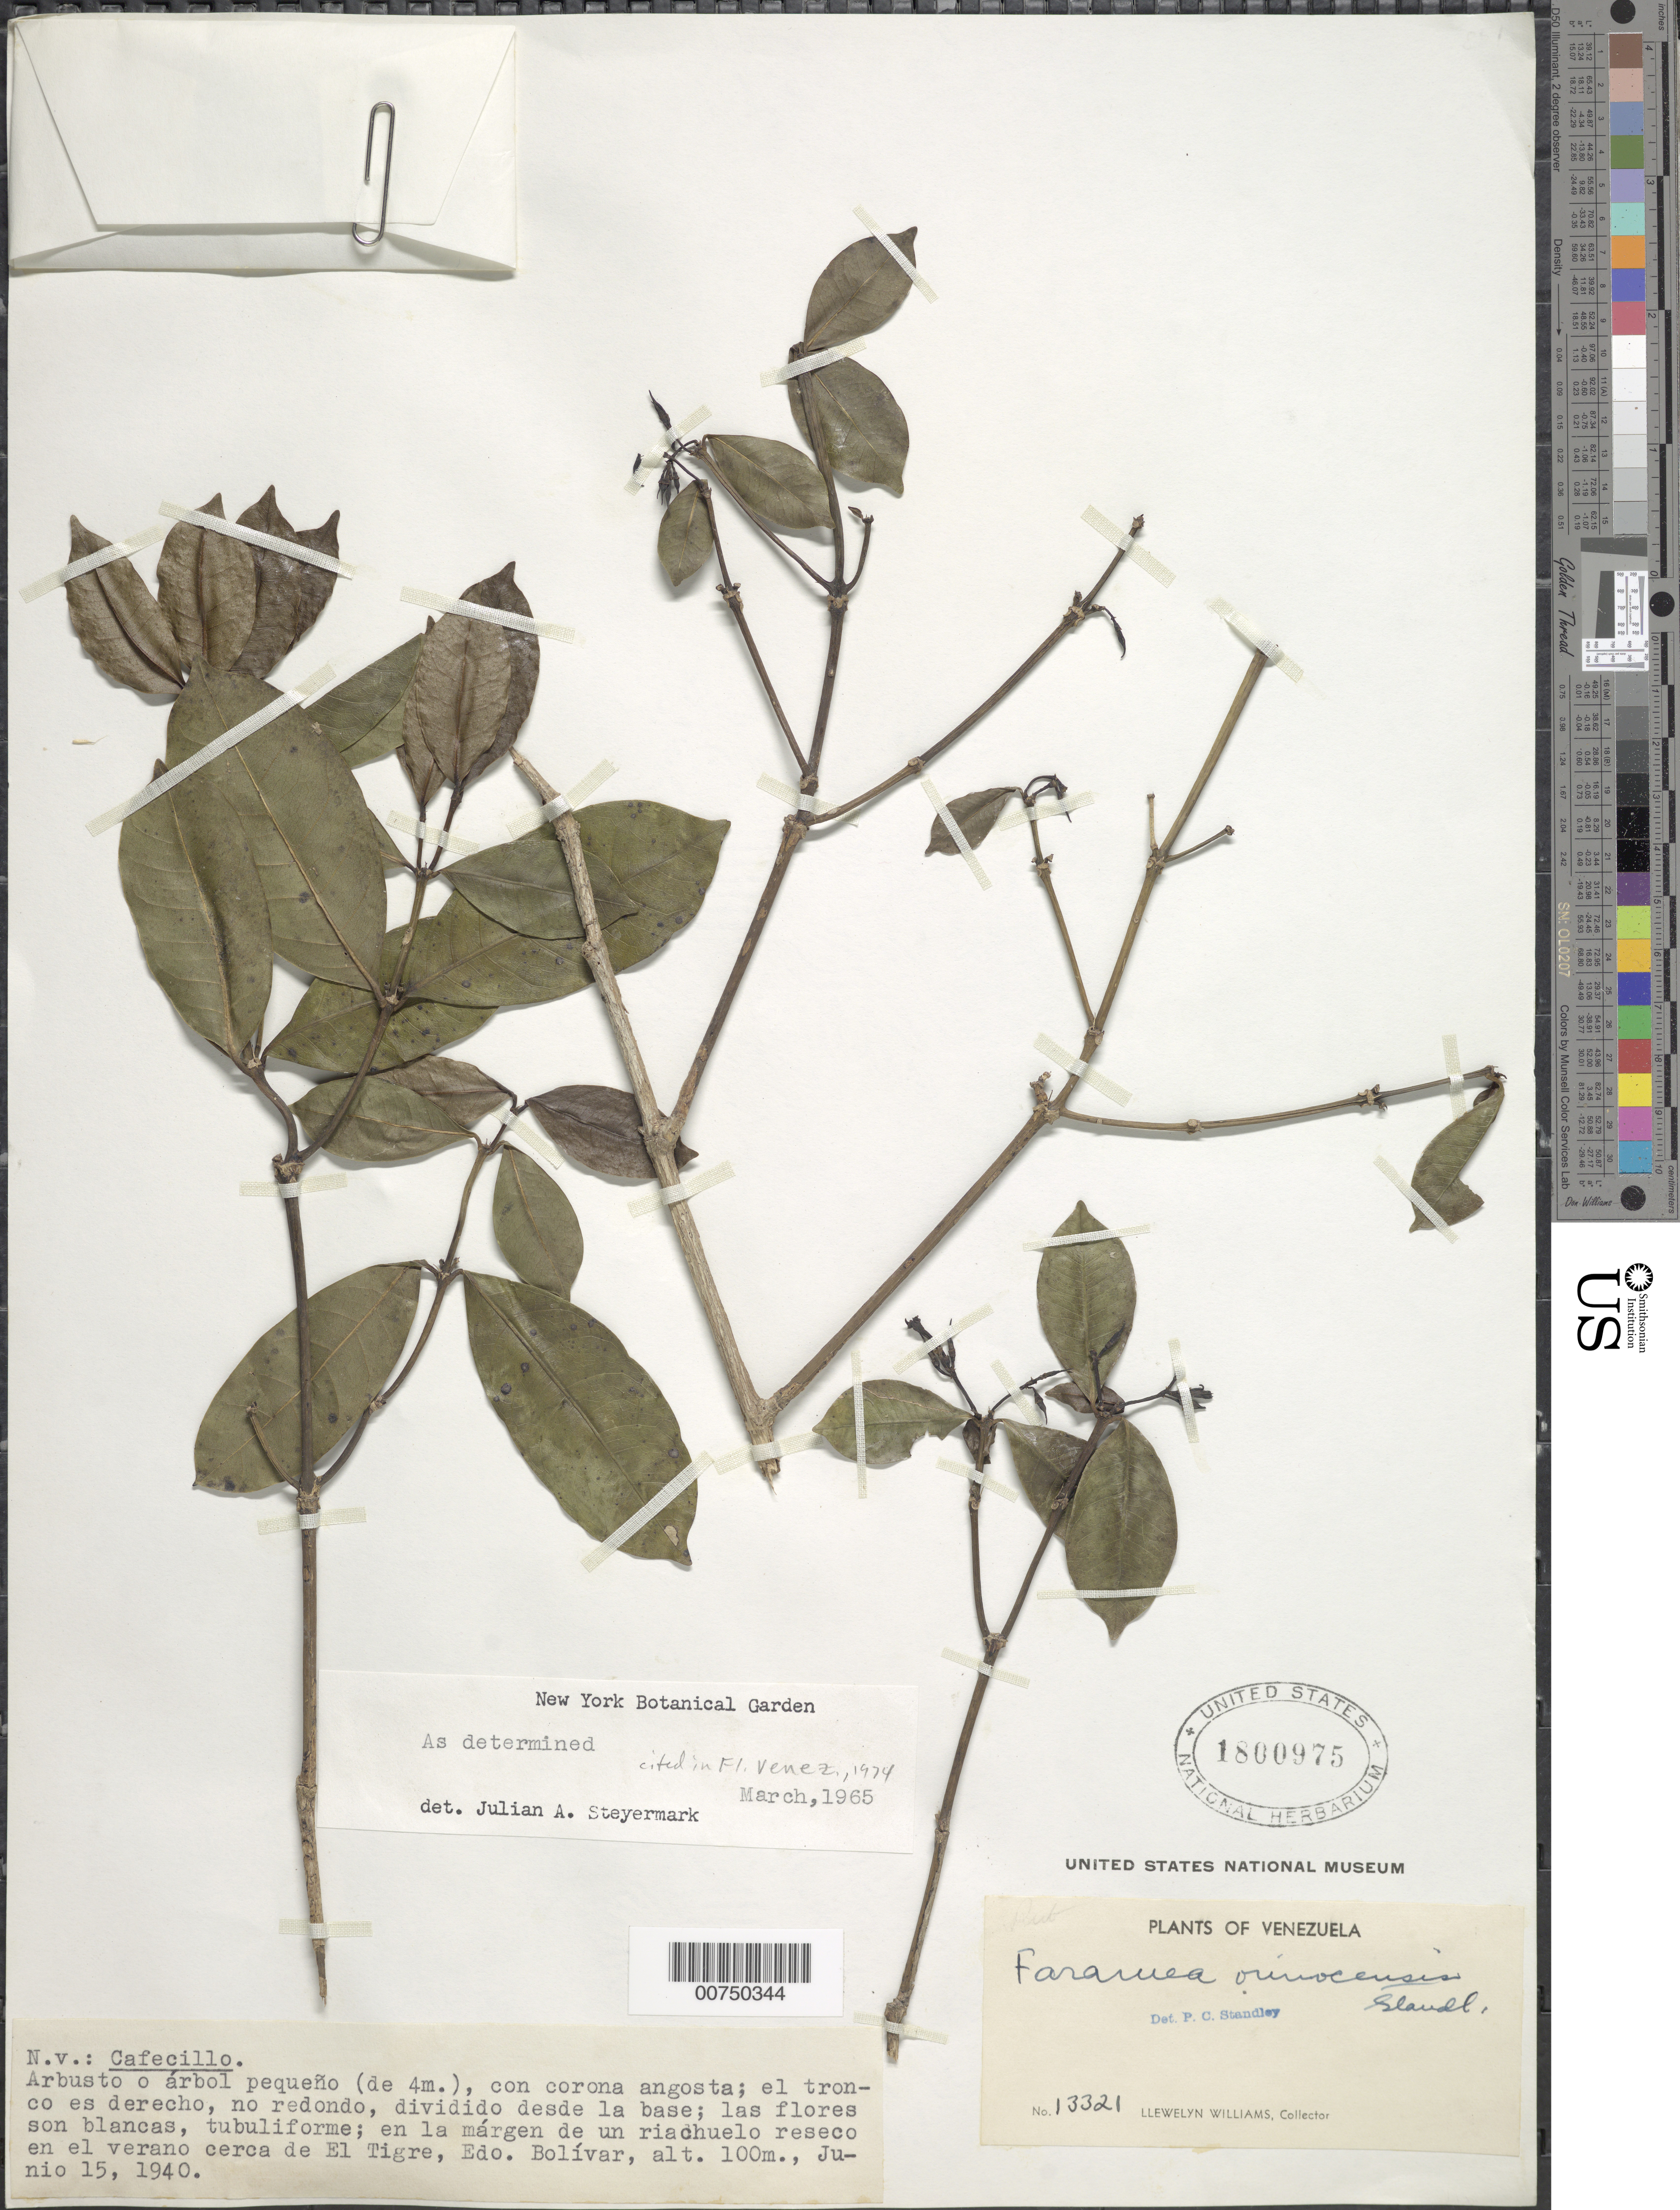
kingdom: Plantae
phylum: Tracheophyta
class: Magnoliopsida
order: Gentianales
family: Rubiaceae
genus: Faramea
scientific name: Faramea orinocensis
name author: Standl.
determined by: Standley, Paul C.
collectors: Ll. Williams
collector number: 13321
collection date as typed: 15-Jun-40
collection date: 1940-06-15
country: Venezuela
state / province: Bolívar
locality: El Tigre, cerca de El Río Cuchivero; San Vicente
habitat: Margen de un riachuelo reseco en el verano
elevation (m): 95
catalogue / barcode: US 1800975